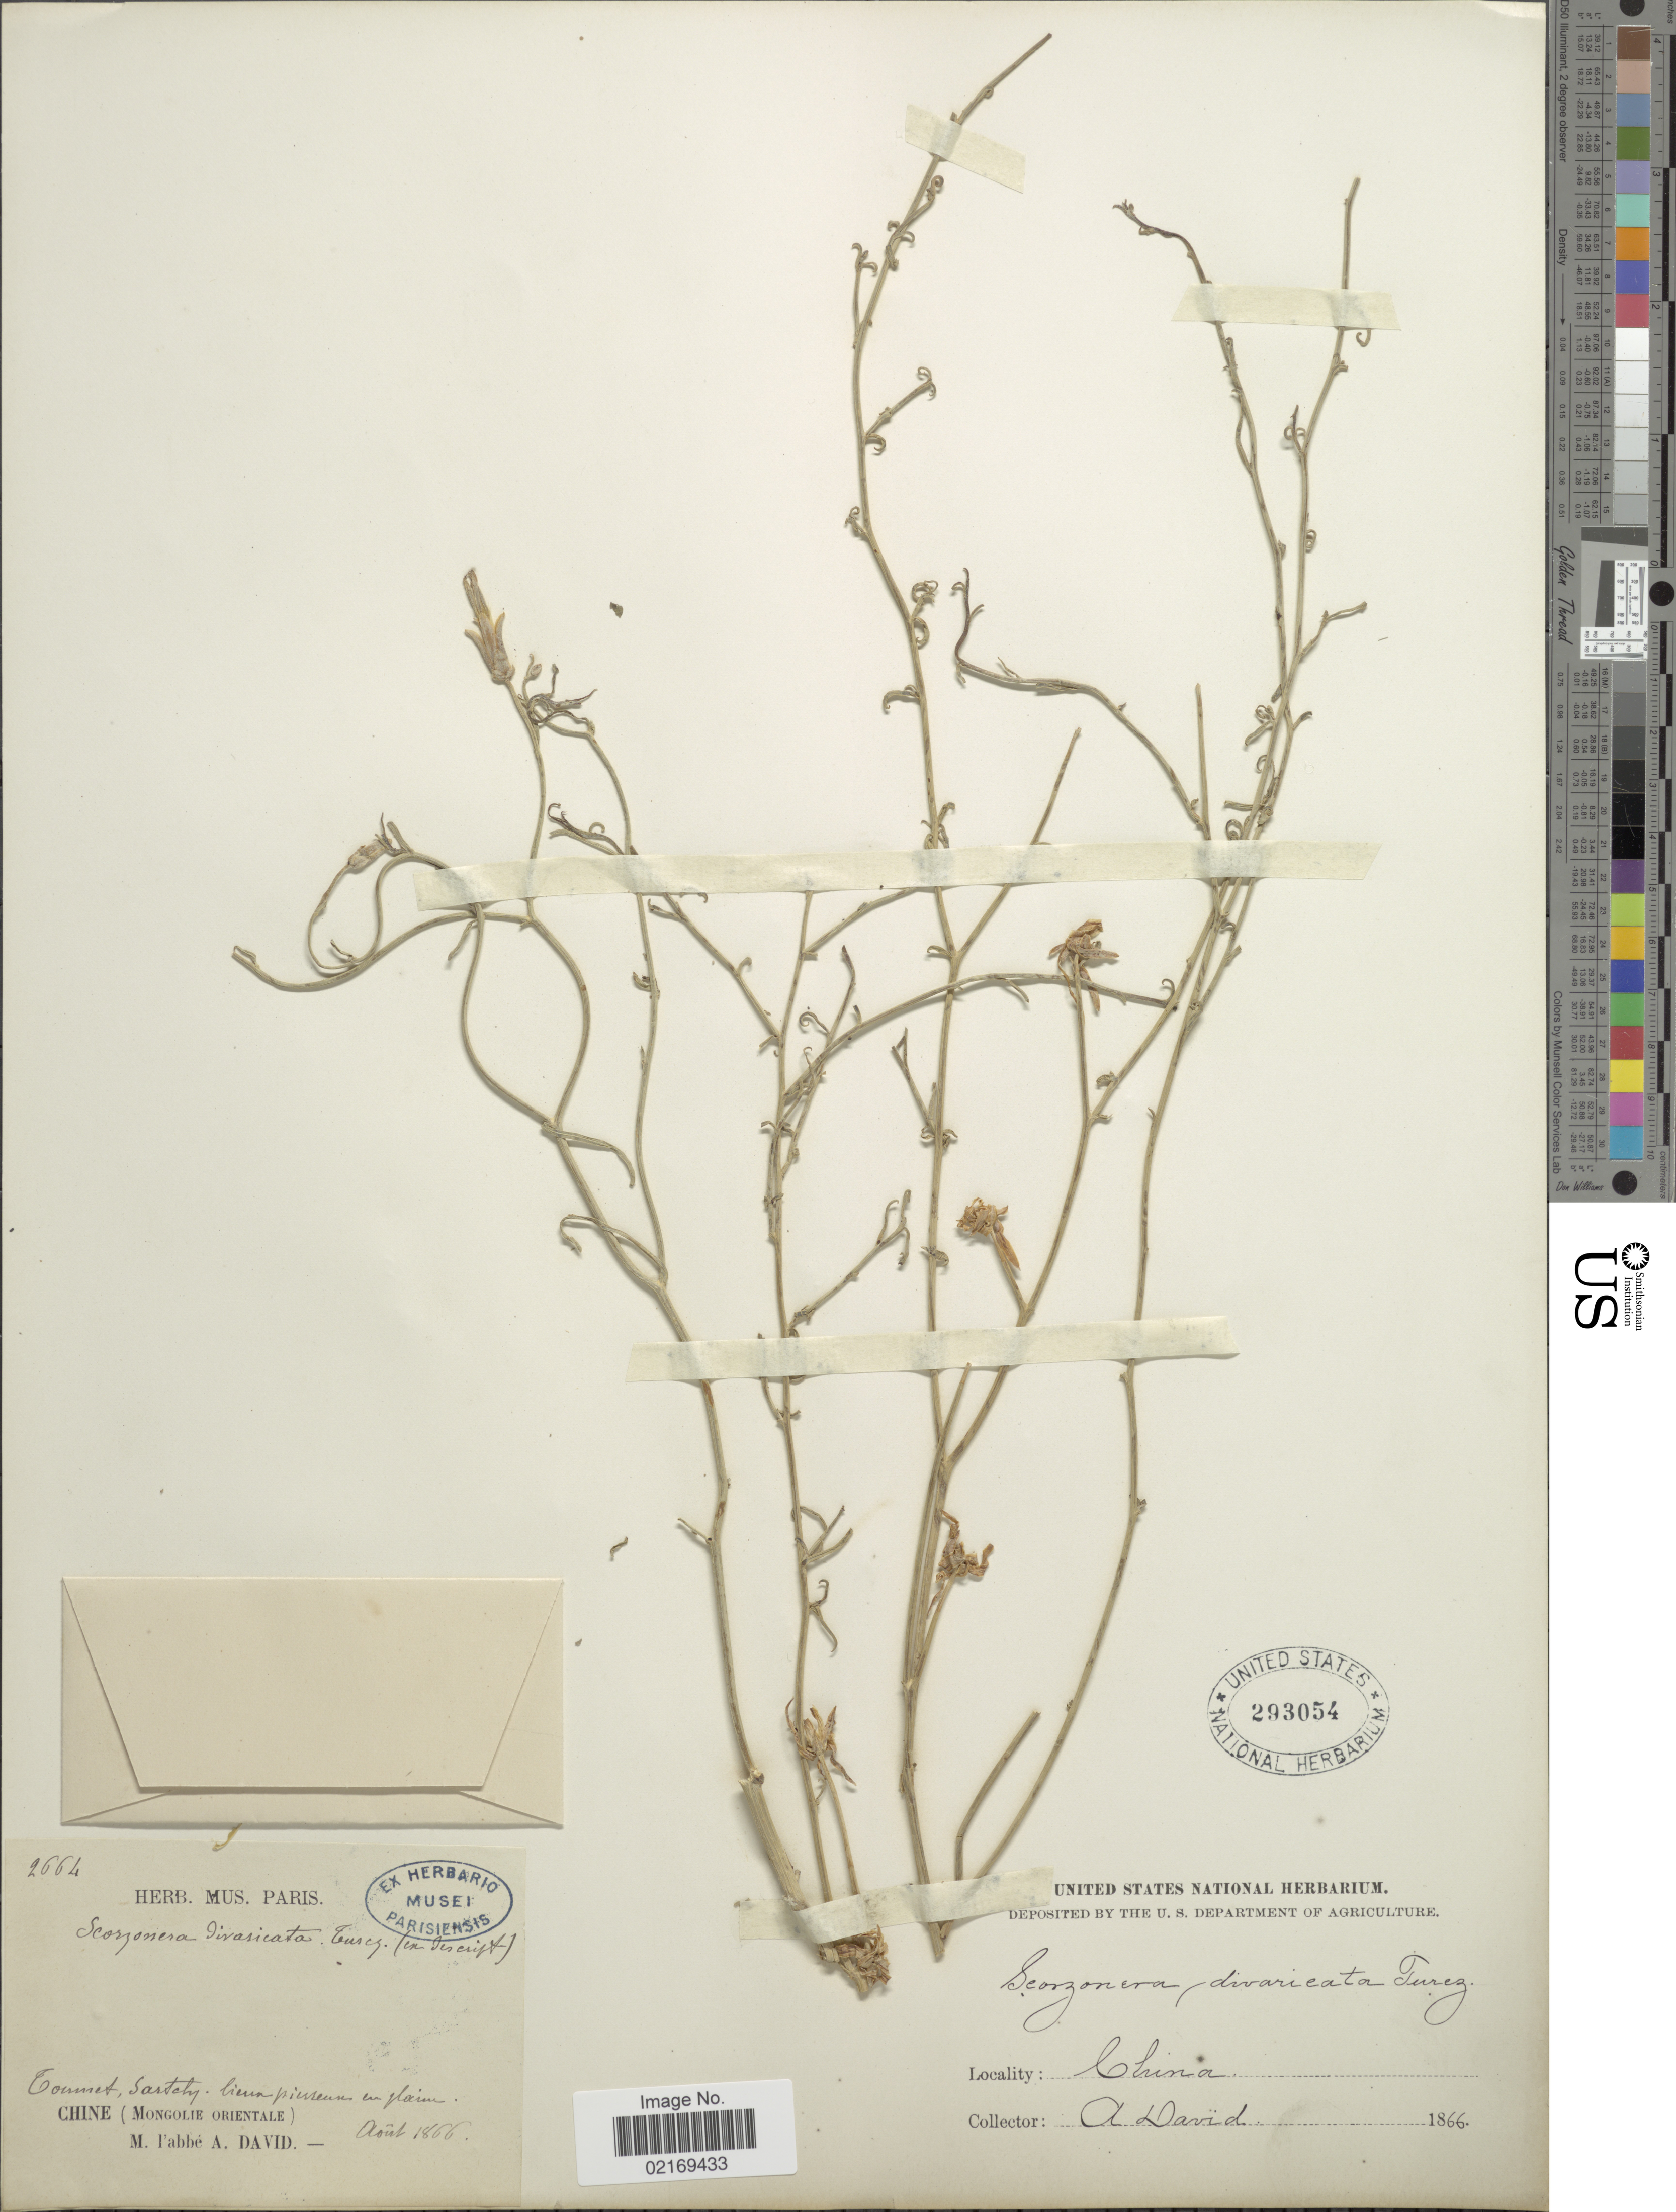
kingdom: Plantae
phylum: Tracheophyta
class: Magnoliopsida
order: Asterales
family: Asteraceae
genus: Scorzonera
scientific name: Scorzonera divaricata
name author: Turcz.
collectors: A. David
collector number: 2664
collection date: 1866-08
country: China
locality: Toumet, Sartchy, lieux peirreum en plains, (Mongolia orientale). [interpreted]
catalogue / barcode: US 293054